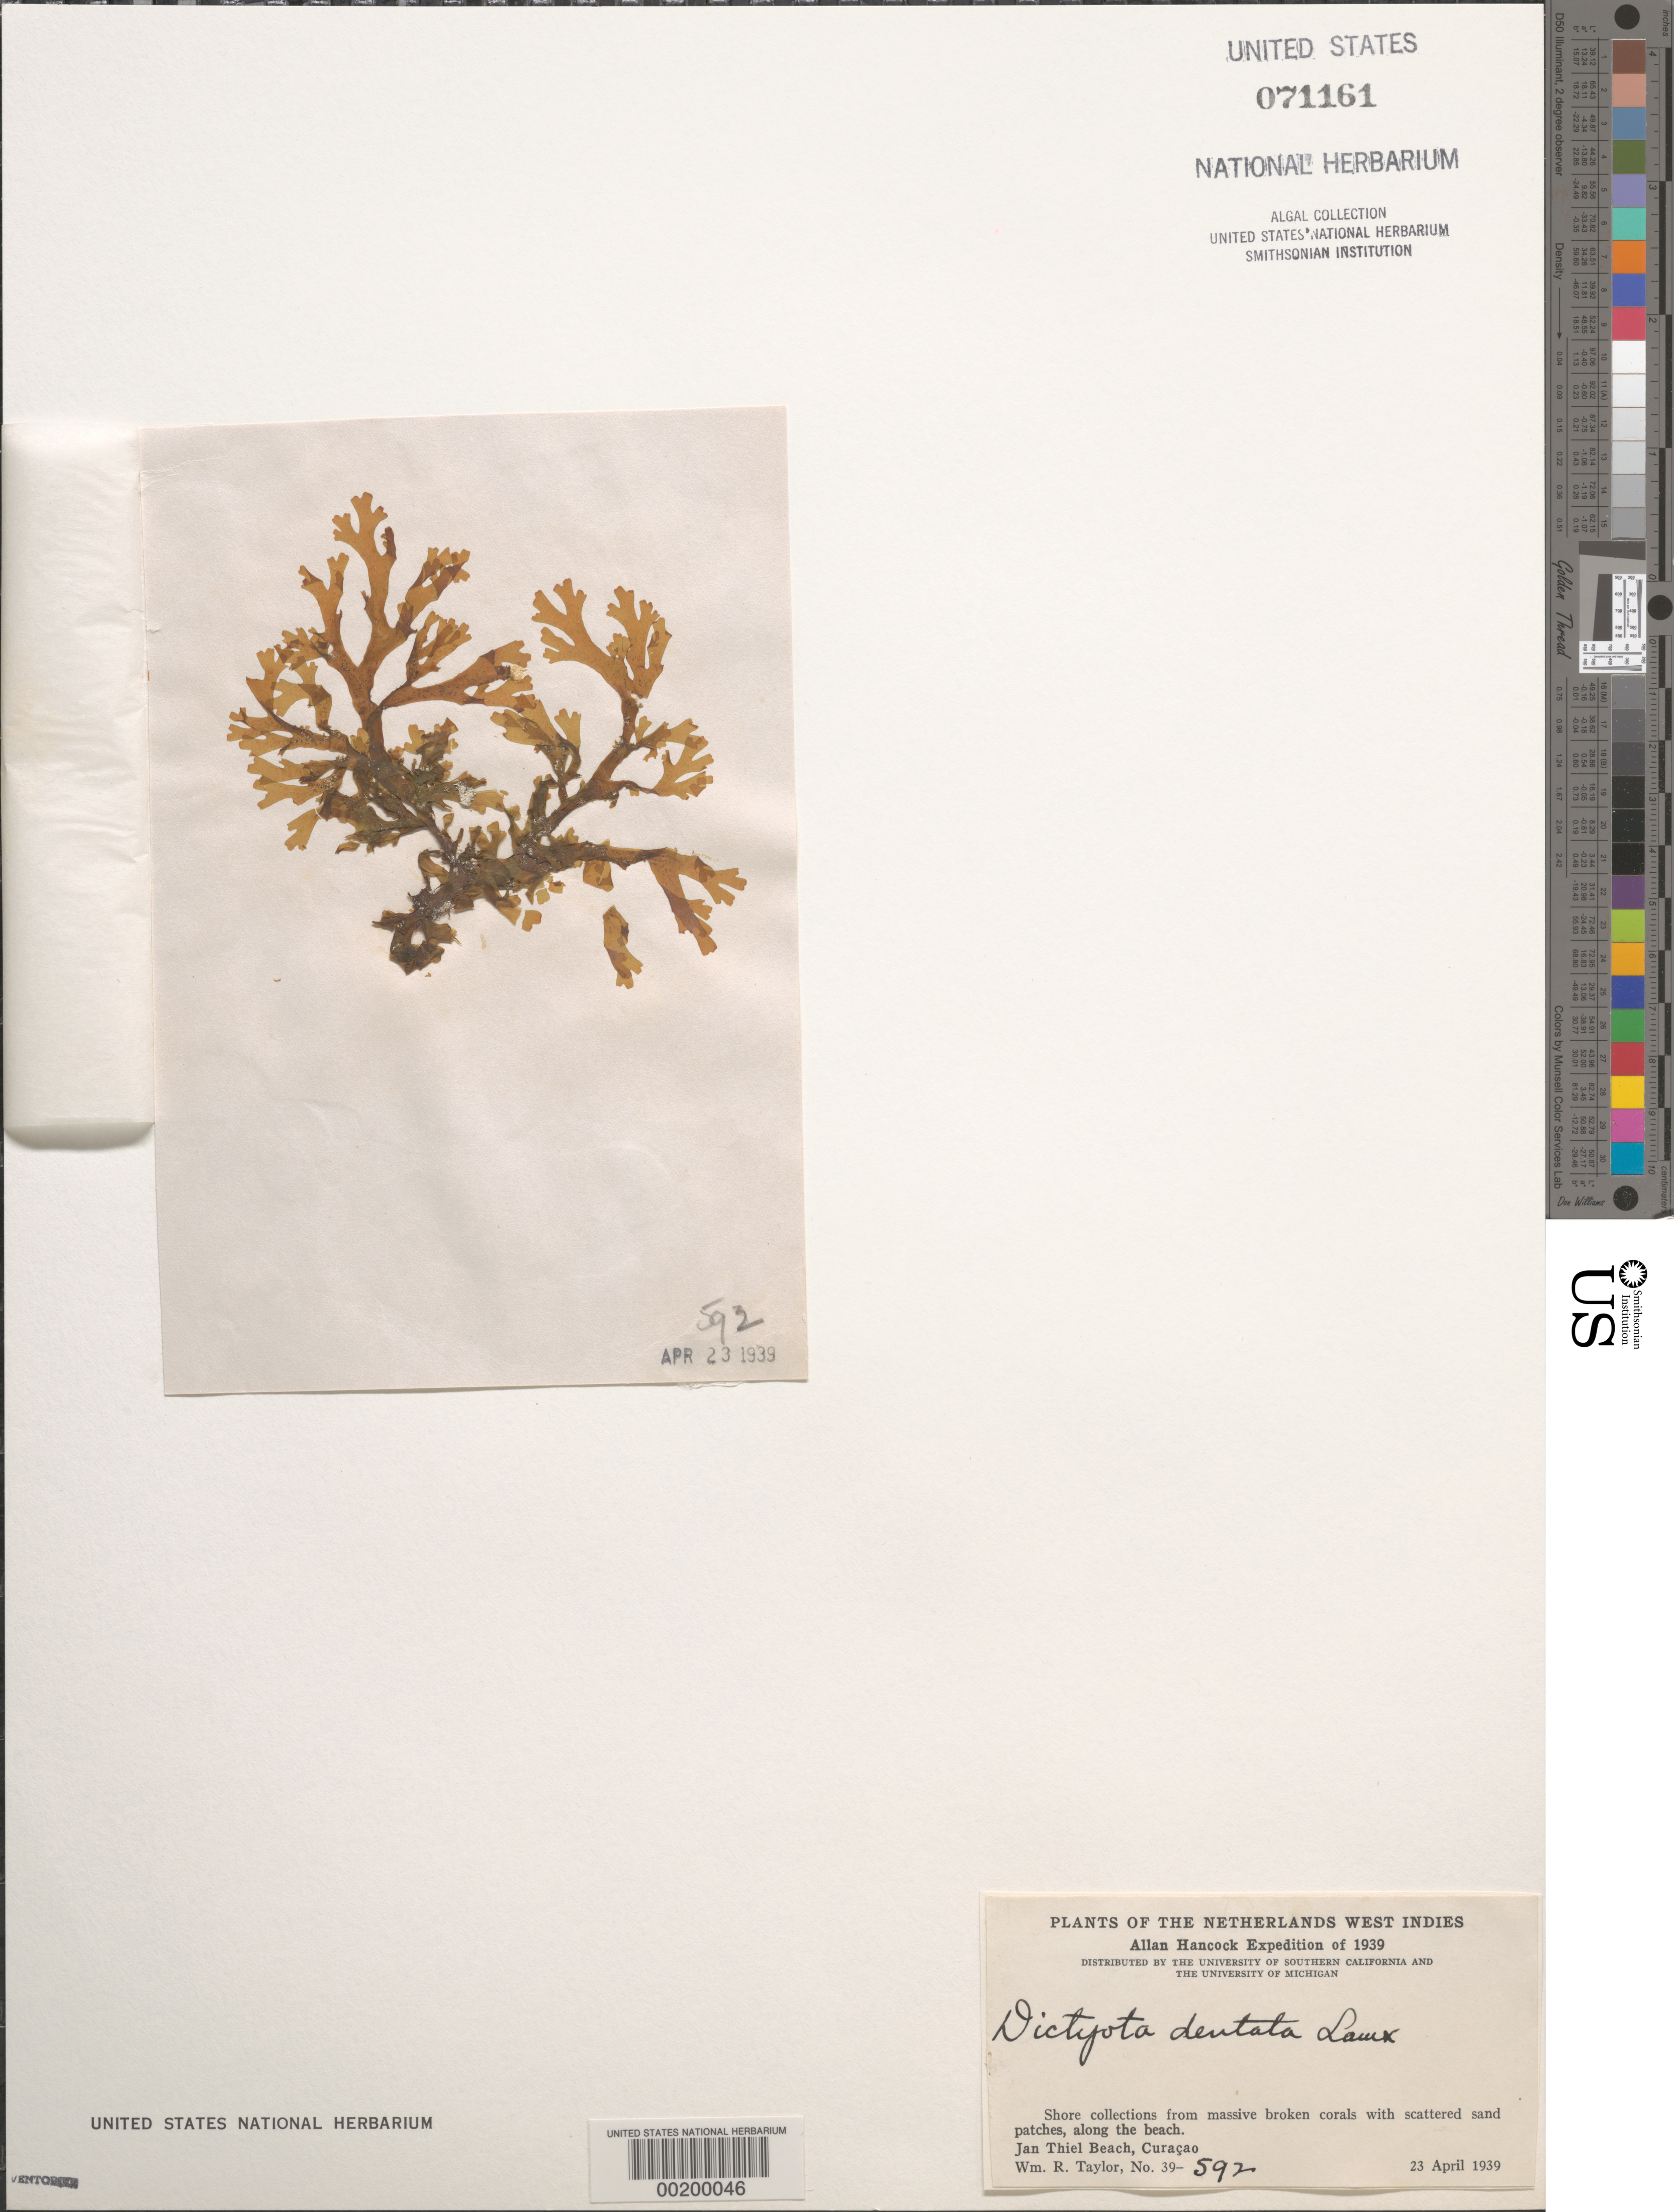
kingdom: Chromista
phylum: Ochrophyta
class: Phaeophyceae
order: Dictyotales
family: Dictyotaceae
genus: Dictyota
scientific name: Dictyota mertensii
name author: (C. Mart.) Kütz.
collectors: W. R. Taylor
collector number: WRT 39-592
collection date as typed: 23 Apr 1939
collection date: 1939-04-23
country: Curaçao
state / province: ABC Islands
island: Curaçao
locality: Jan Thiel Beach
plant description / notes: Allan Hancock Expedition of 1939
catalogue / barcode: US 71161